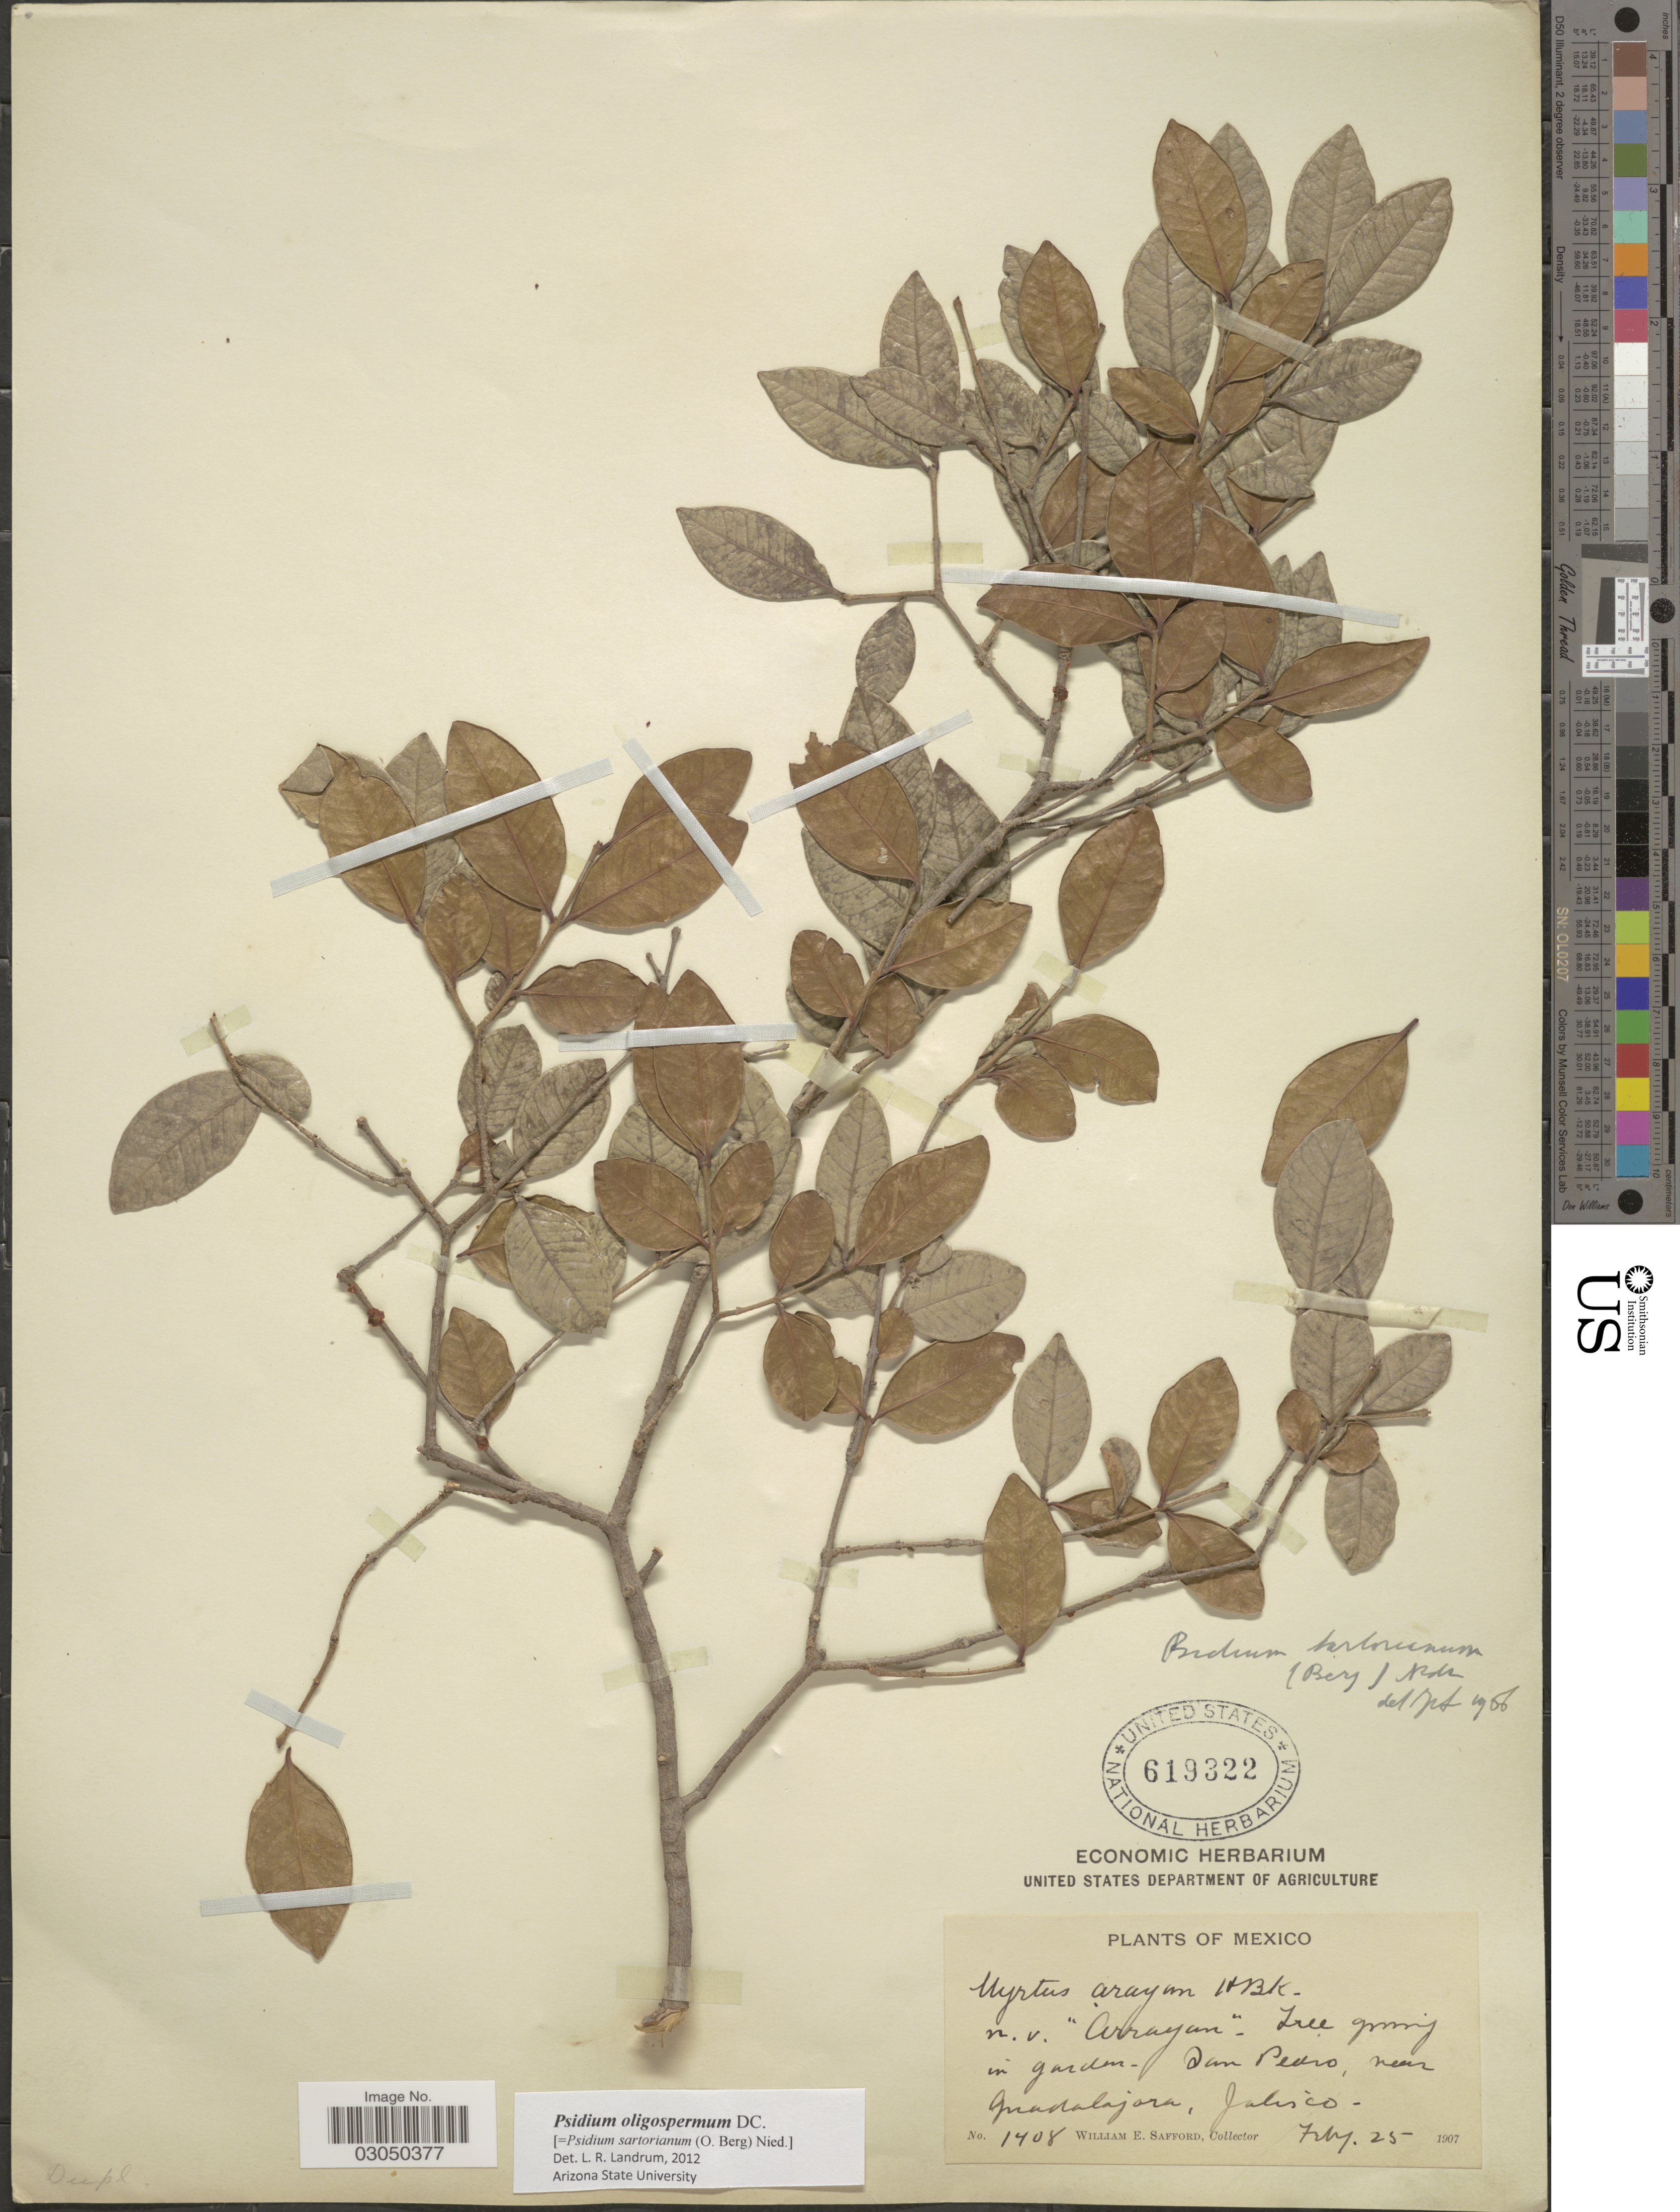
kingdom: Plantae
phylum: Tracheophyta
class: Magnoliopsida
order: Myrtales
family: Myrtaceae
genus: Psidium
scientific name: Psidium oligospermum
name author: Mart. ex DC.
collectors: W. E. Safford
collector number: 1408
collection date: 1907-02-25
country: Mexico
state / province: Jalisco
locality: San Pedro, near Guadalajara, Jalisco.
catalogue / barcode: US 619322